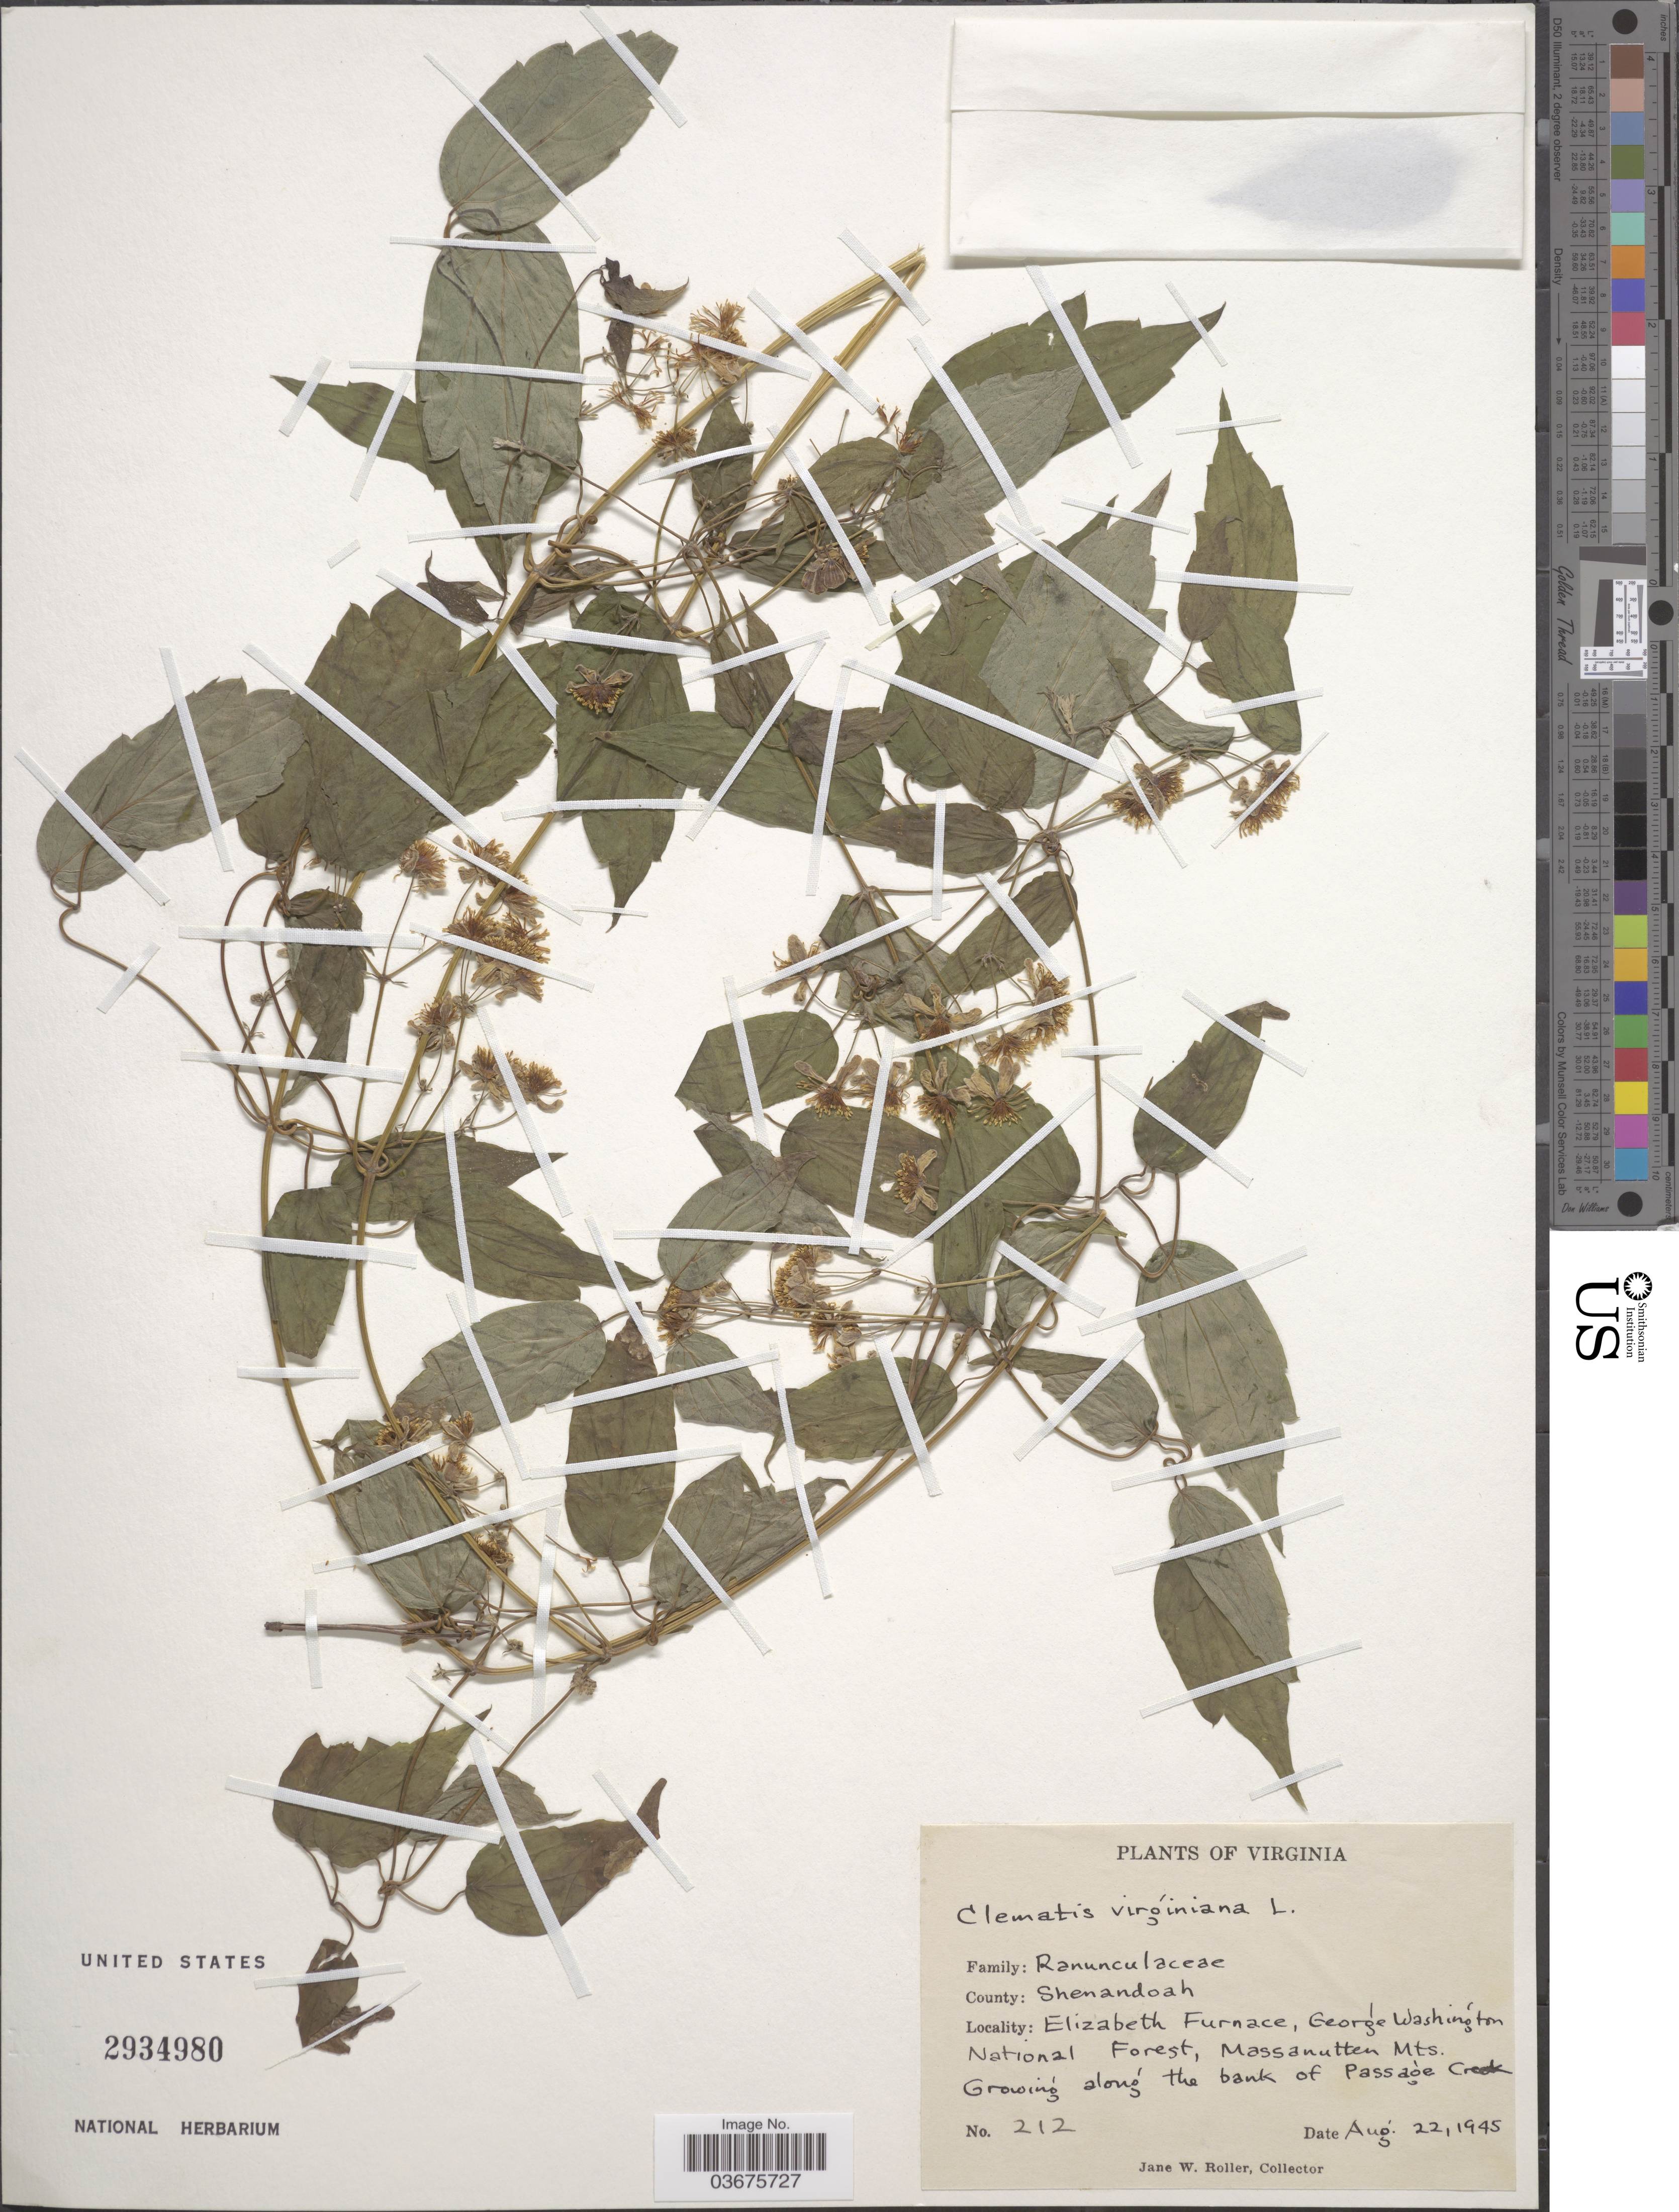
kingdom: Plantae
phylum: Tracheophyta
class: Magnoliopsida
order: Ranunculales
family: Ranunculaceae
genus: Clematis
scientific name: Clematis virginiana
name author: L.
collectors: J. W. Roller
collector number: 212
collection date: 1945-08-22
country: United States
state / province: Virginia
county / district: Shenandoah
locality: County: Shenandoah. Elizabeth Furnace, George Washington, National Forest, Massanutten Mts. Growing along the bank of Passaòe Creek.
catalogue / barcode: US 2934980